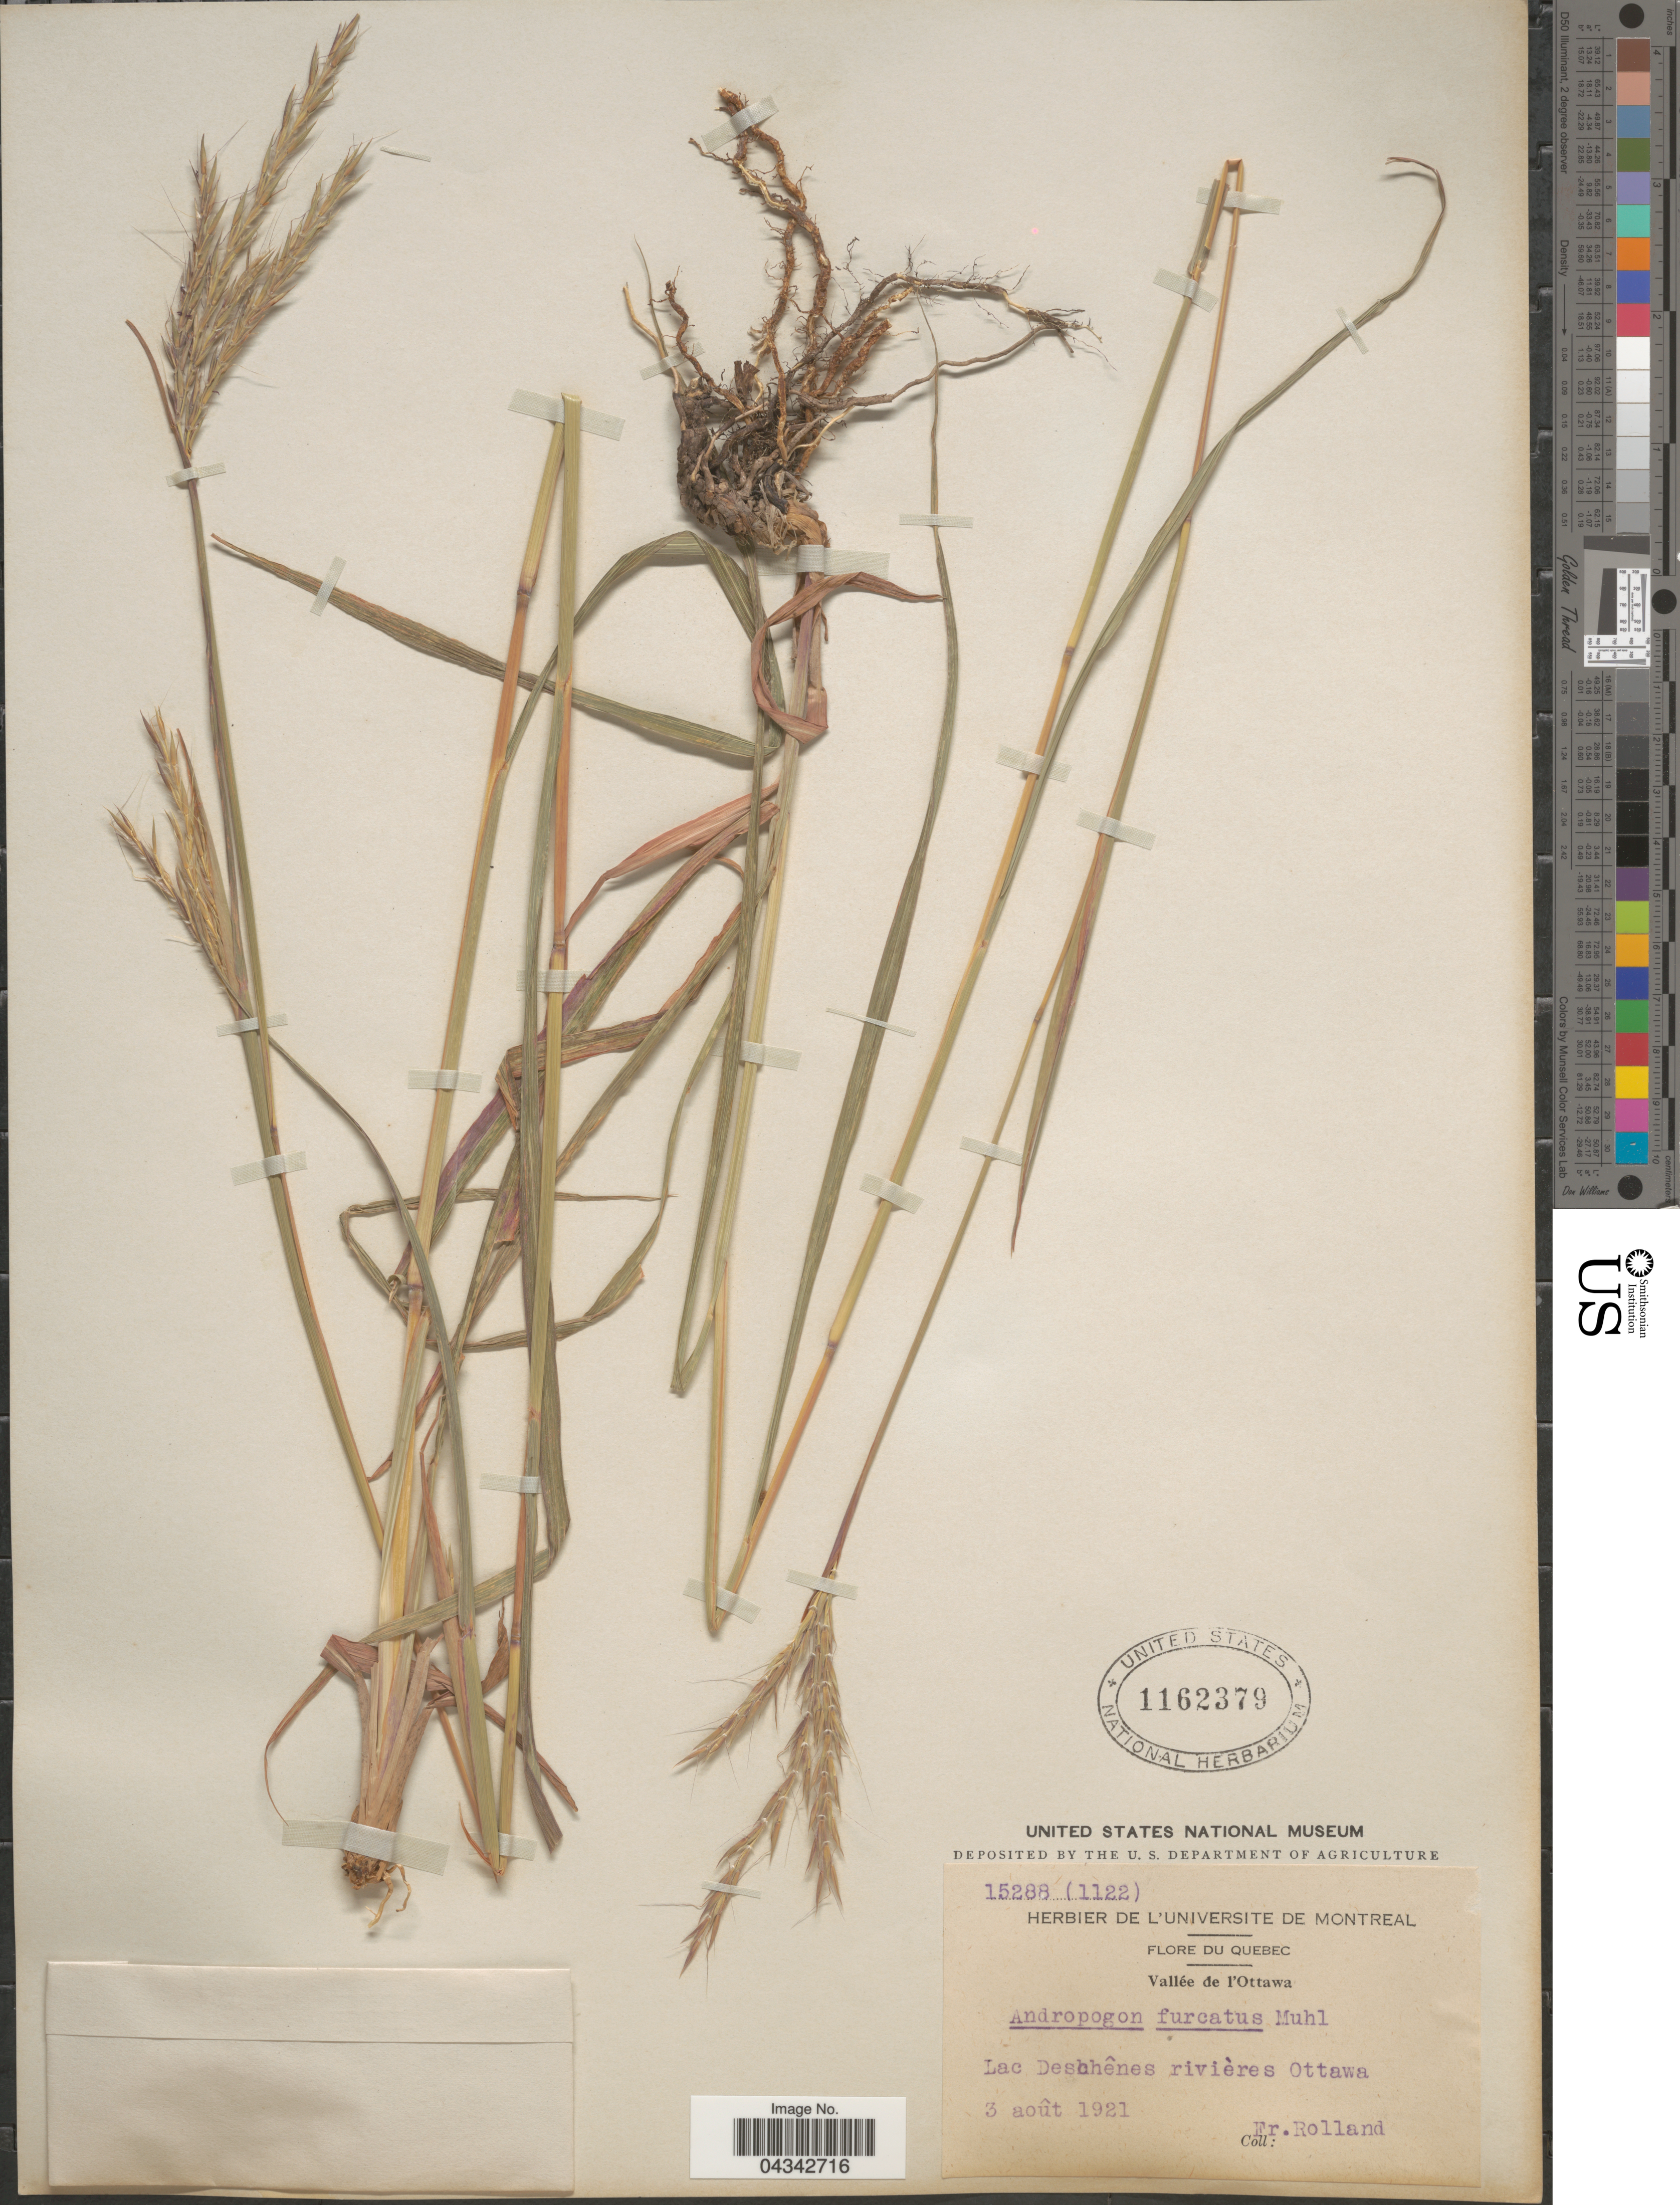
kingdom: Plantae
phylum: Tracheophyta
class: Liliopsida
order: Poales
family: Poaceae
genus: Andropogon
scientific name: Andropogon gerardii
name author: Vitman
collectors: F. Rolland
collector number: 15288(1122)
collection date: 1921-08-03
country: Canada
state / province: Quebec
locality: Vallée de l'Ottawa. Lac Deschênes rivières Ottawa.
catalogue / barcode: US 1162379